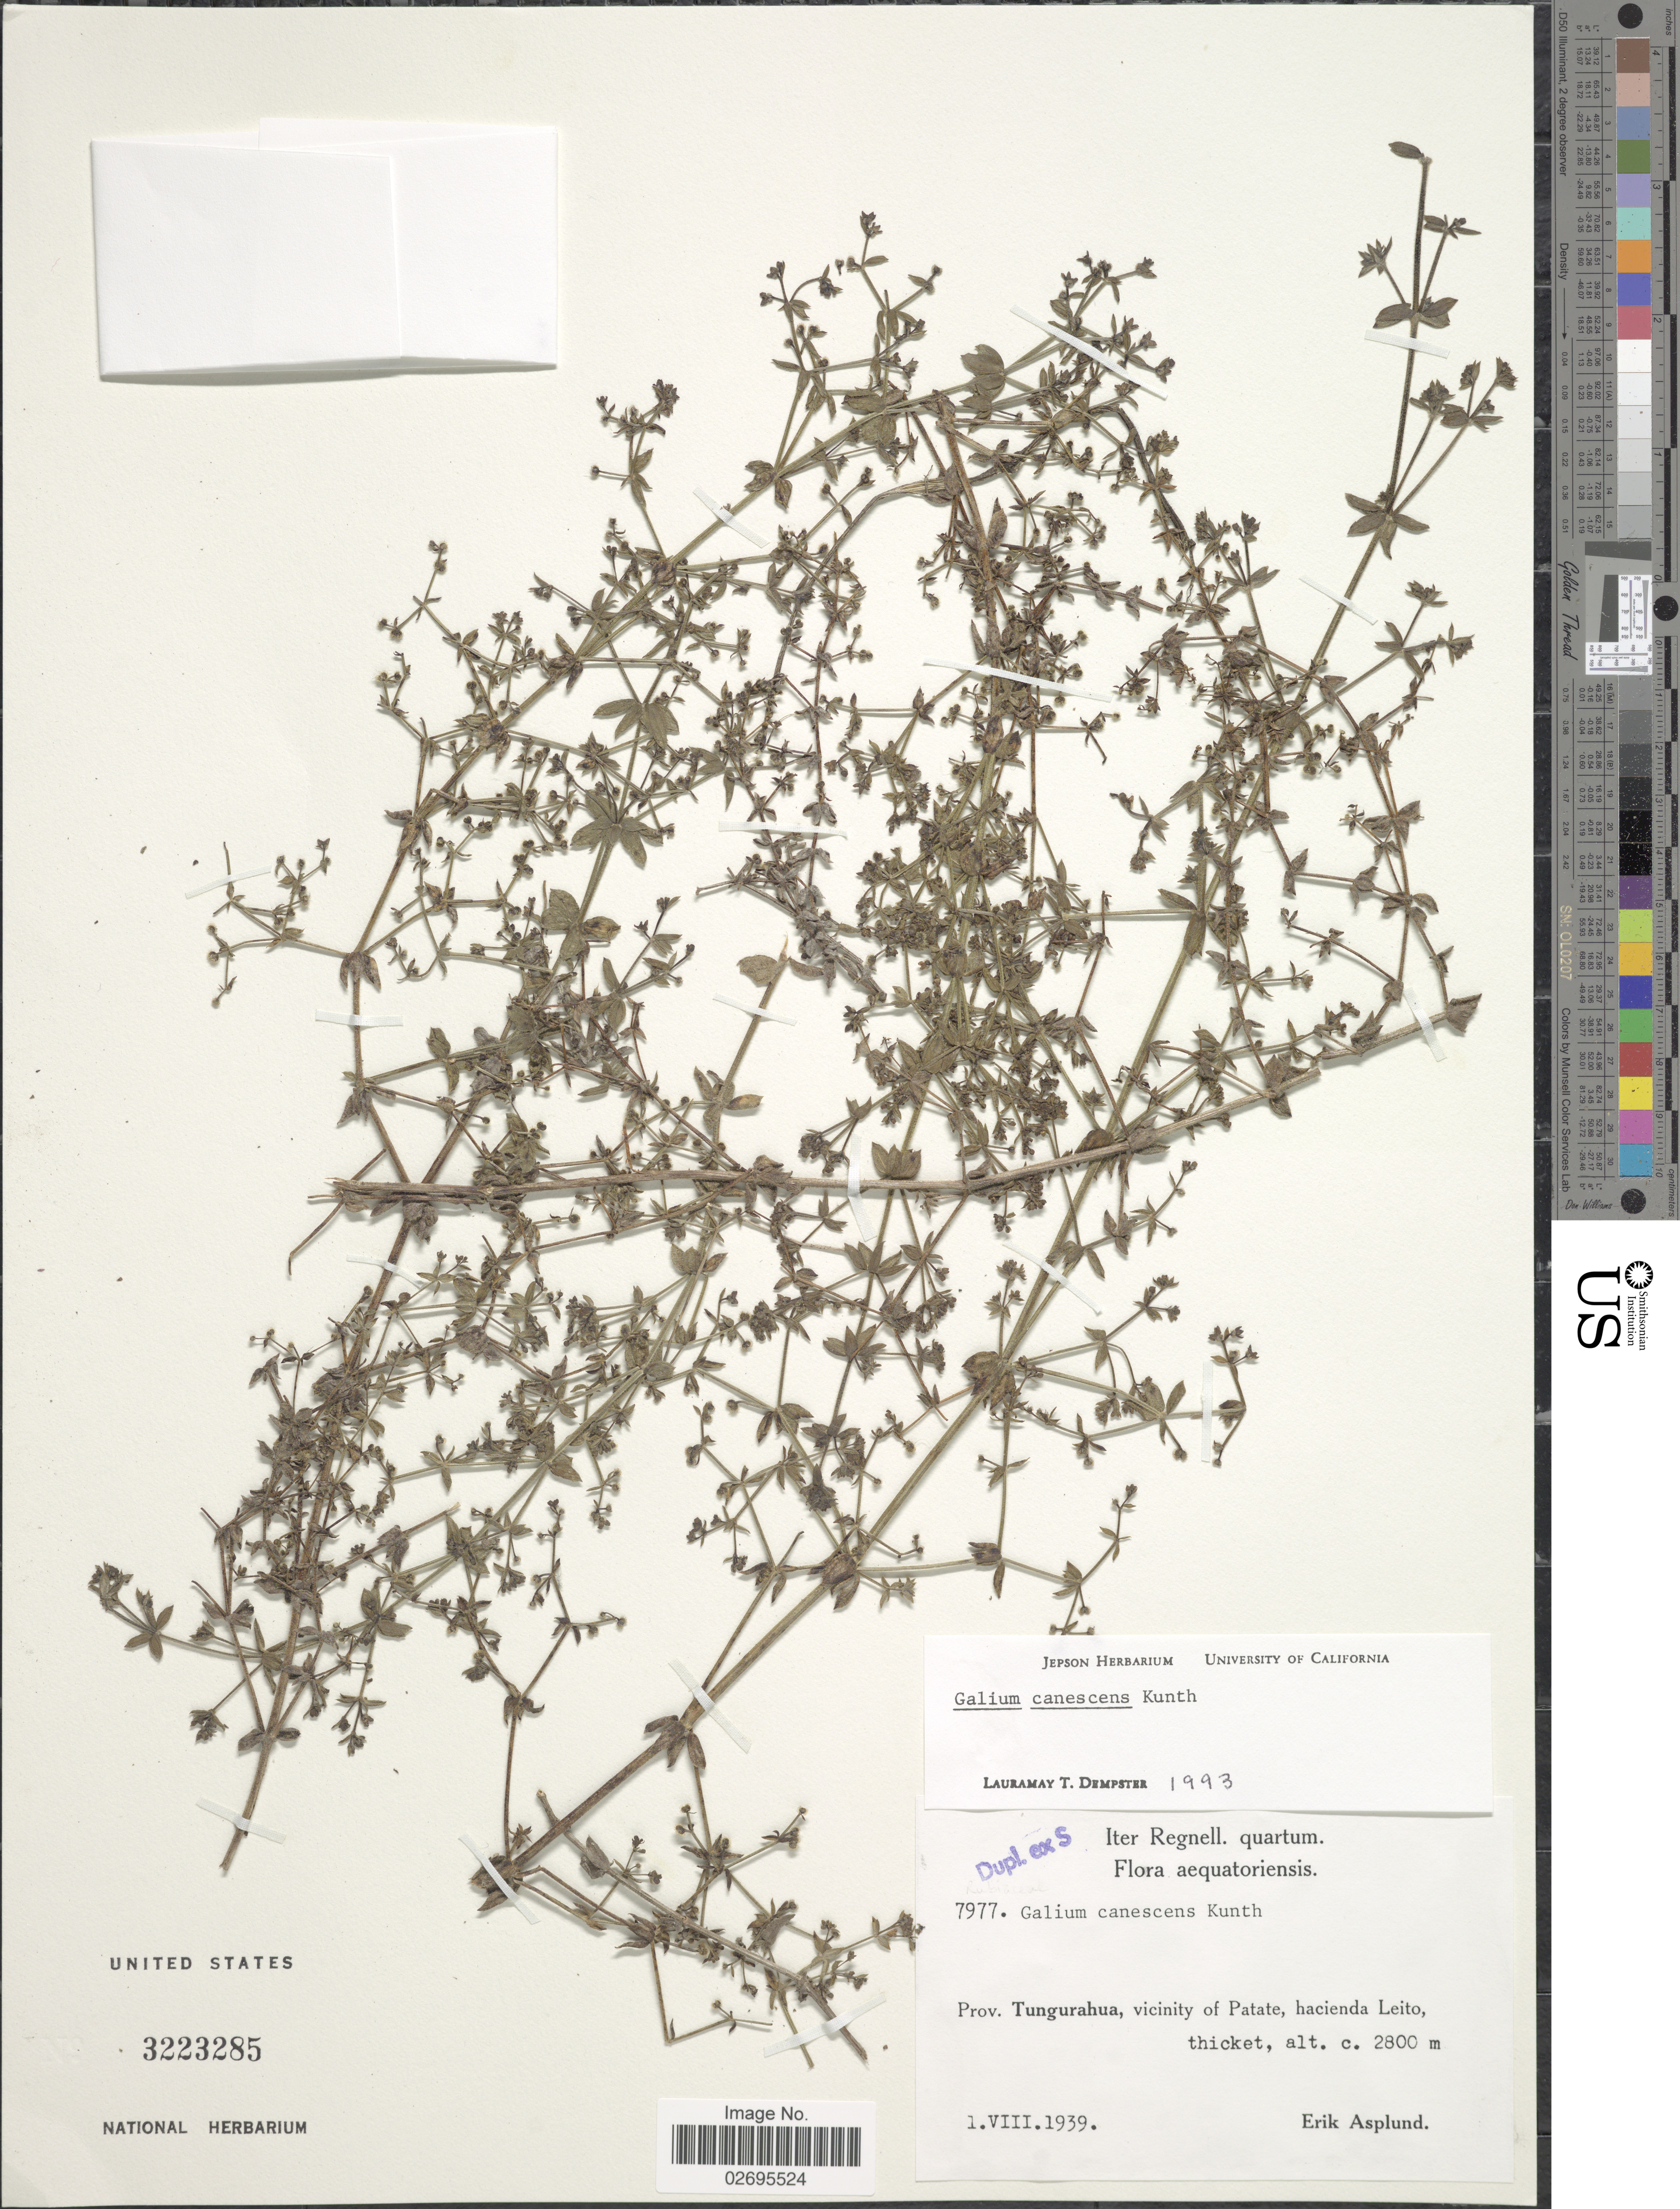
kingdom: Plantae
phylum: Tracheophyta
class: Magnoliopsida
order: Gentianales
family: Rubiaceae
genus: Galium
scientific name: Galium canescens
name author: Kunth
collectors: E. Asplund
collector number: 7977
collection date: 1939-08-01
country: Ecuador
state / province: Tungurahua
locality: Vicinity of Patate, hacienda Leito, thicket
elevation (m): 2800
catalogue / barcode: US 3223285